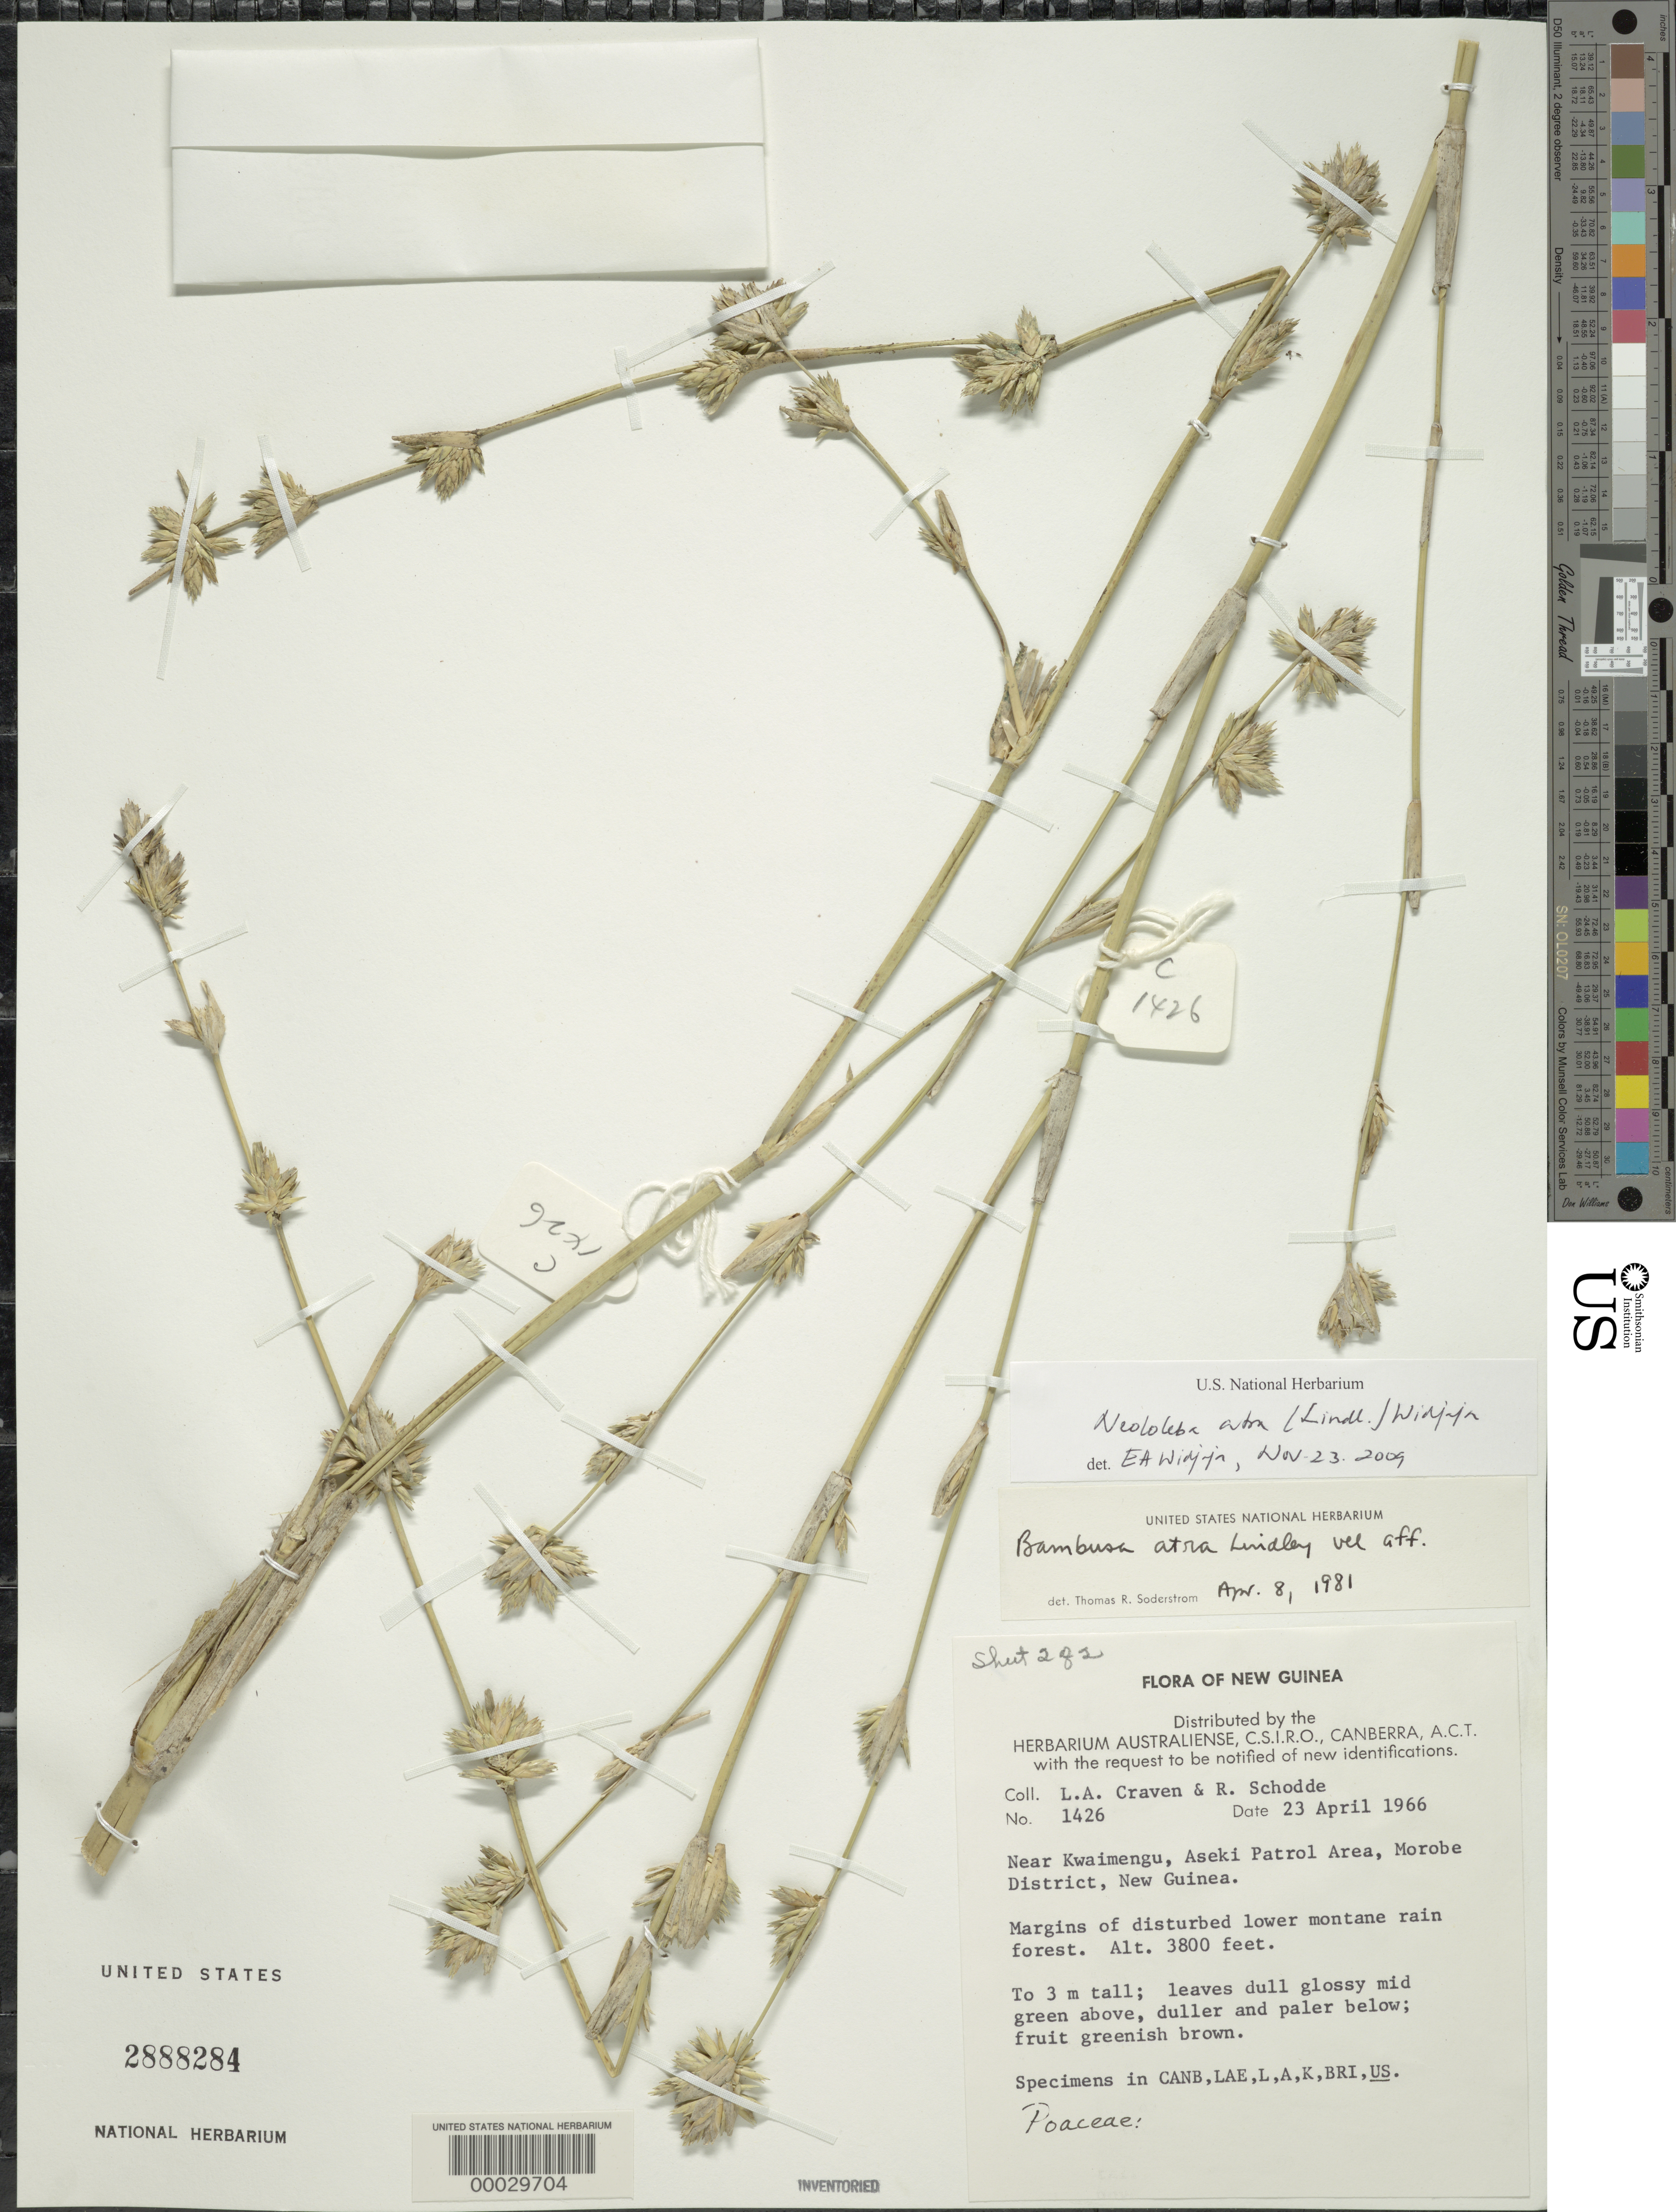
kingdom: Plantae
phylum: Tracheophyta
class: Liliopsida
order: Poales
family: Poaceae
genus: Neololeba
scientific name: Neololeba atra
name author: (Lindl.) Widjaja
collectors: L. A. Craven & R. Schodde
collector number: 1426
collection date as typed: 23 Apr 1966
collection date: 1966-04-23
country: Papua New Guinea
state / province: Morobe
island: New Guinea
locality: Near Kwaimengu, Aseki Patrol Area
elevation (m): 1159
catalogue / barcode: US 2888284